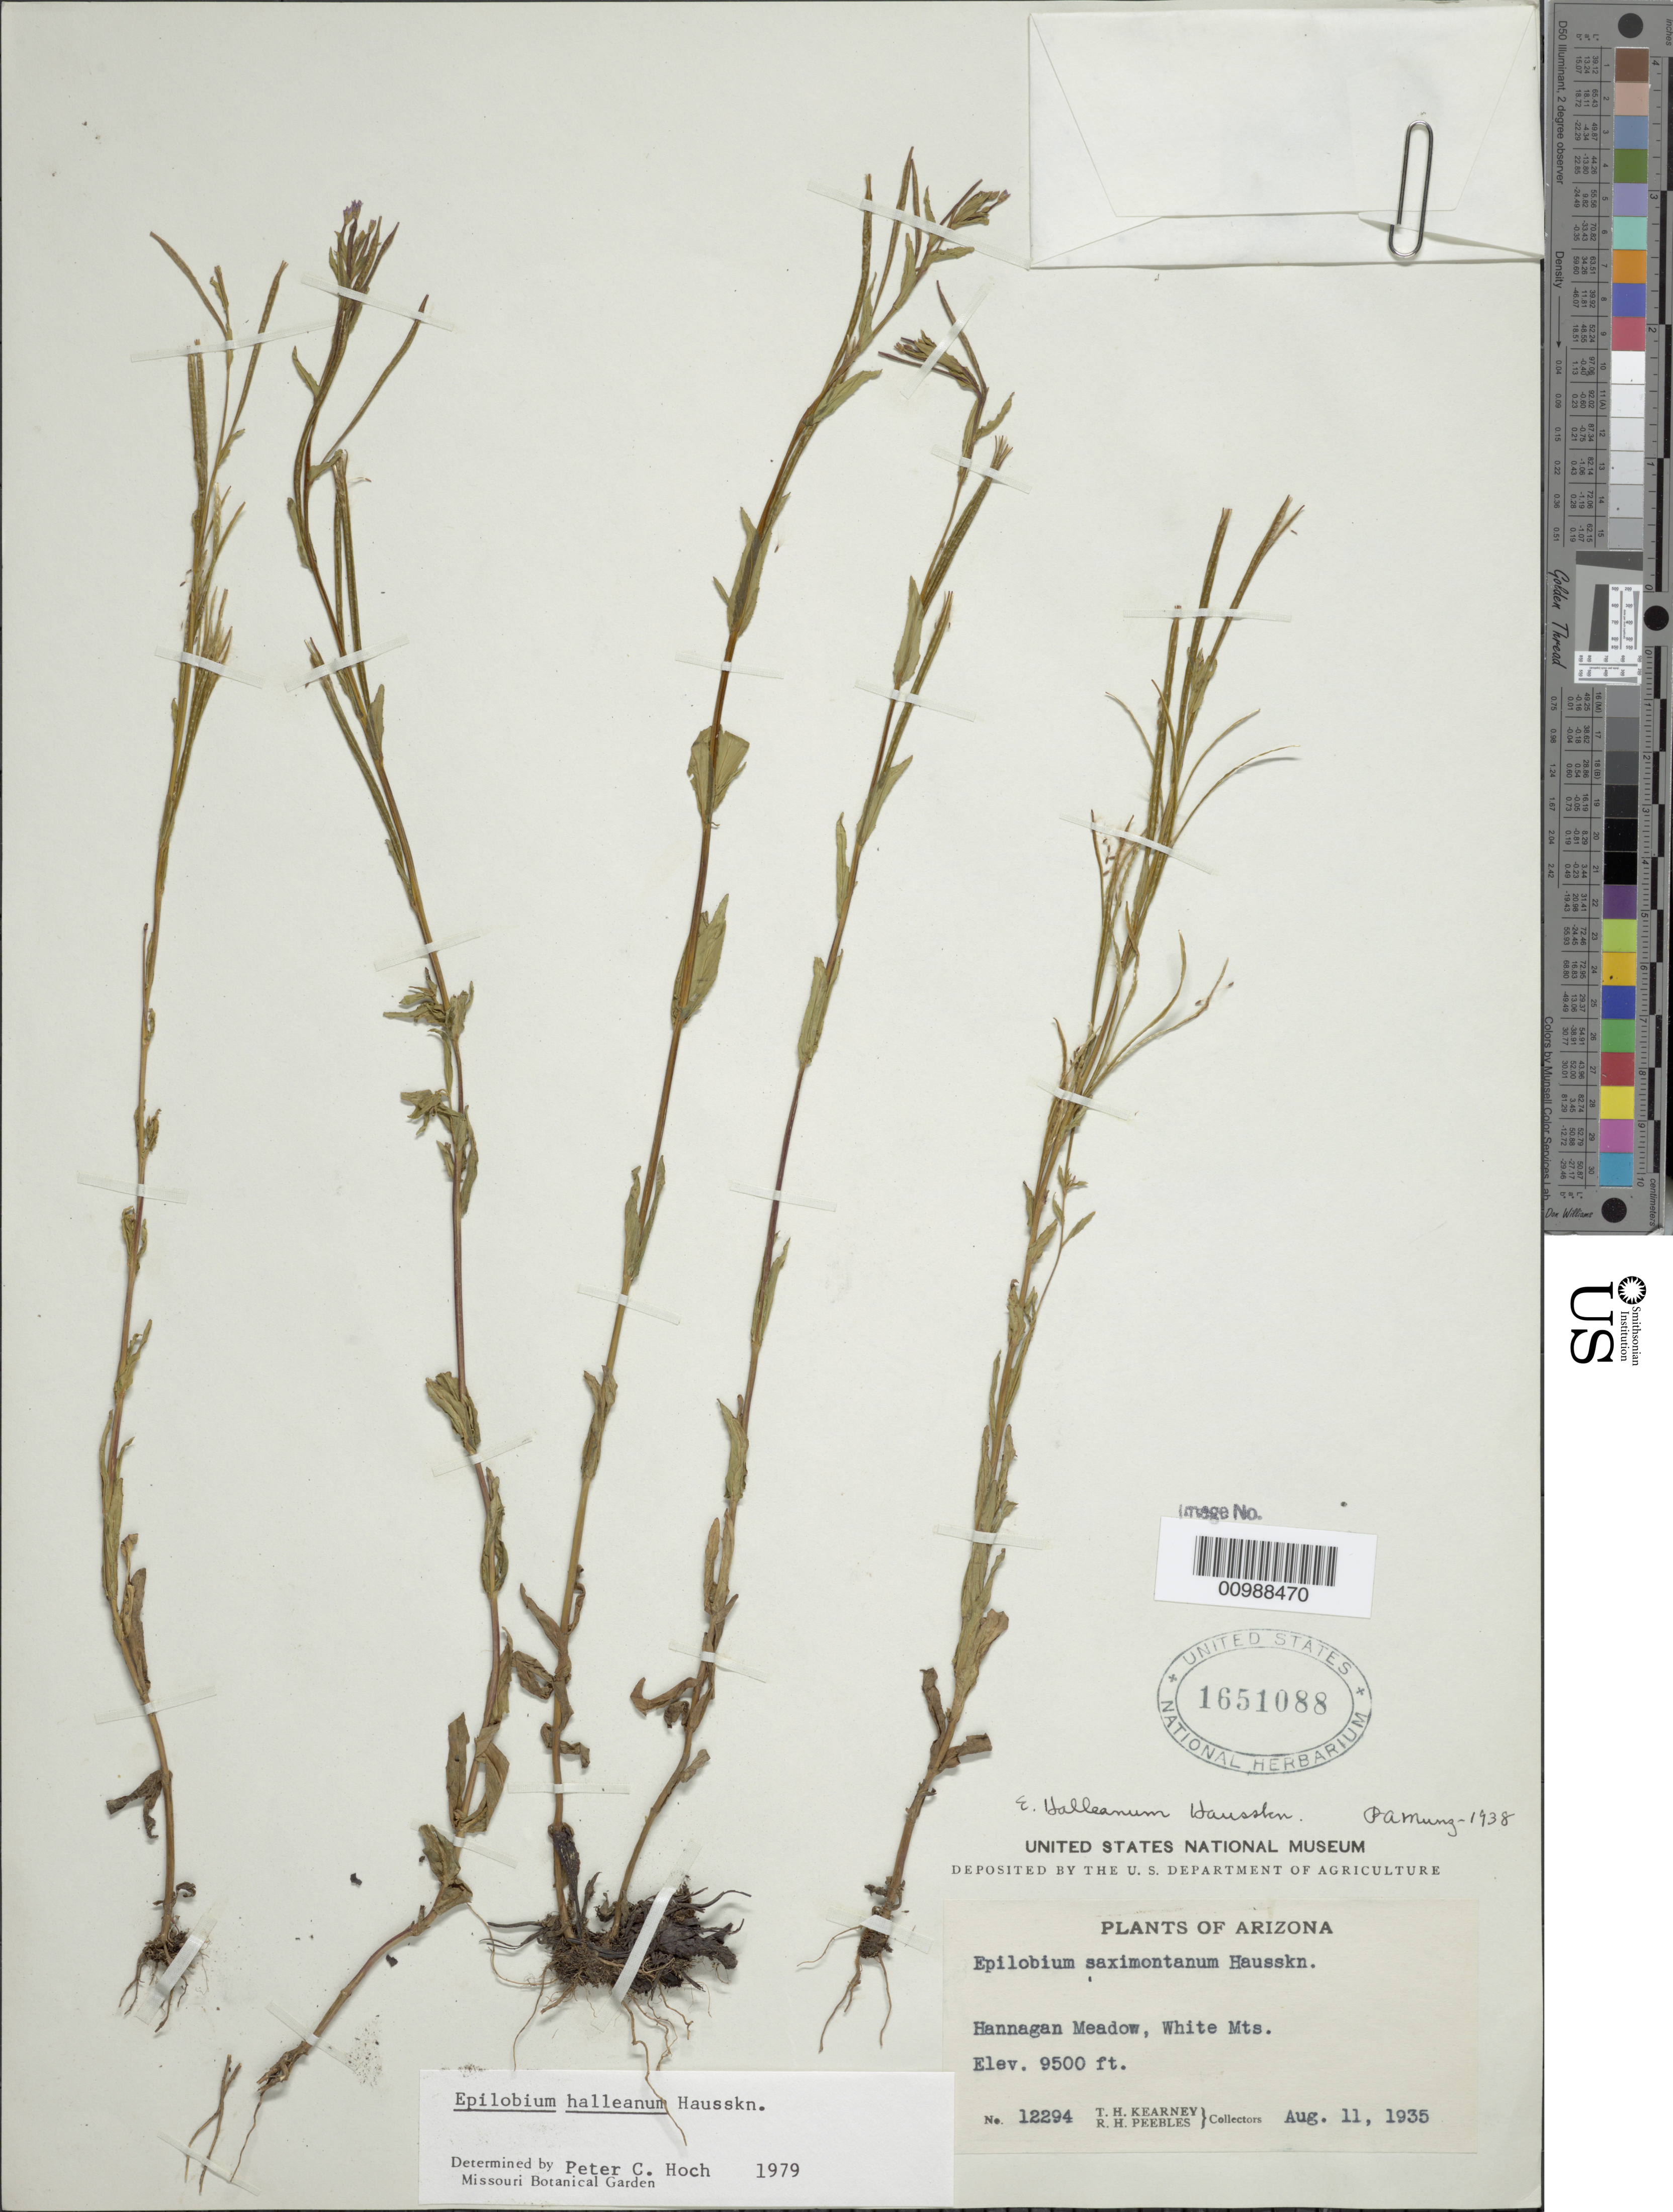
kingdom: Plantae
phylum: Tracheophyta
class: Magnoliopsida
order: Myrtales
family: Onagraceae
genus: Epilobium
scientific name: Epilobium hallianum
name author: Hausskn.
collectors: T. H. Kearney & R. H. Peebles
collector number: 12294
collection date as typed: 11 Aug 1935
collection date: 1935-08-11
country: United States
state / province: Arizona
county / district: Navajo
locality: Hannagan Meadow, White Mountains.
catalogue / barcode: US 1651088